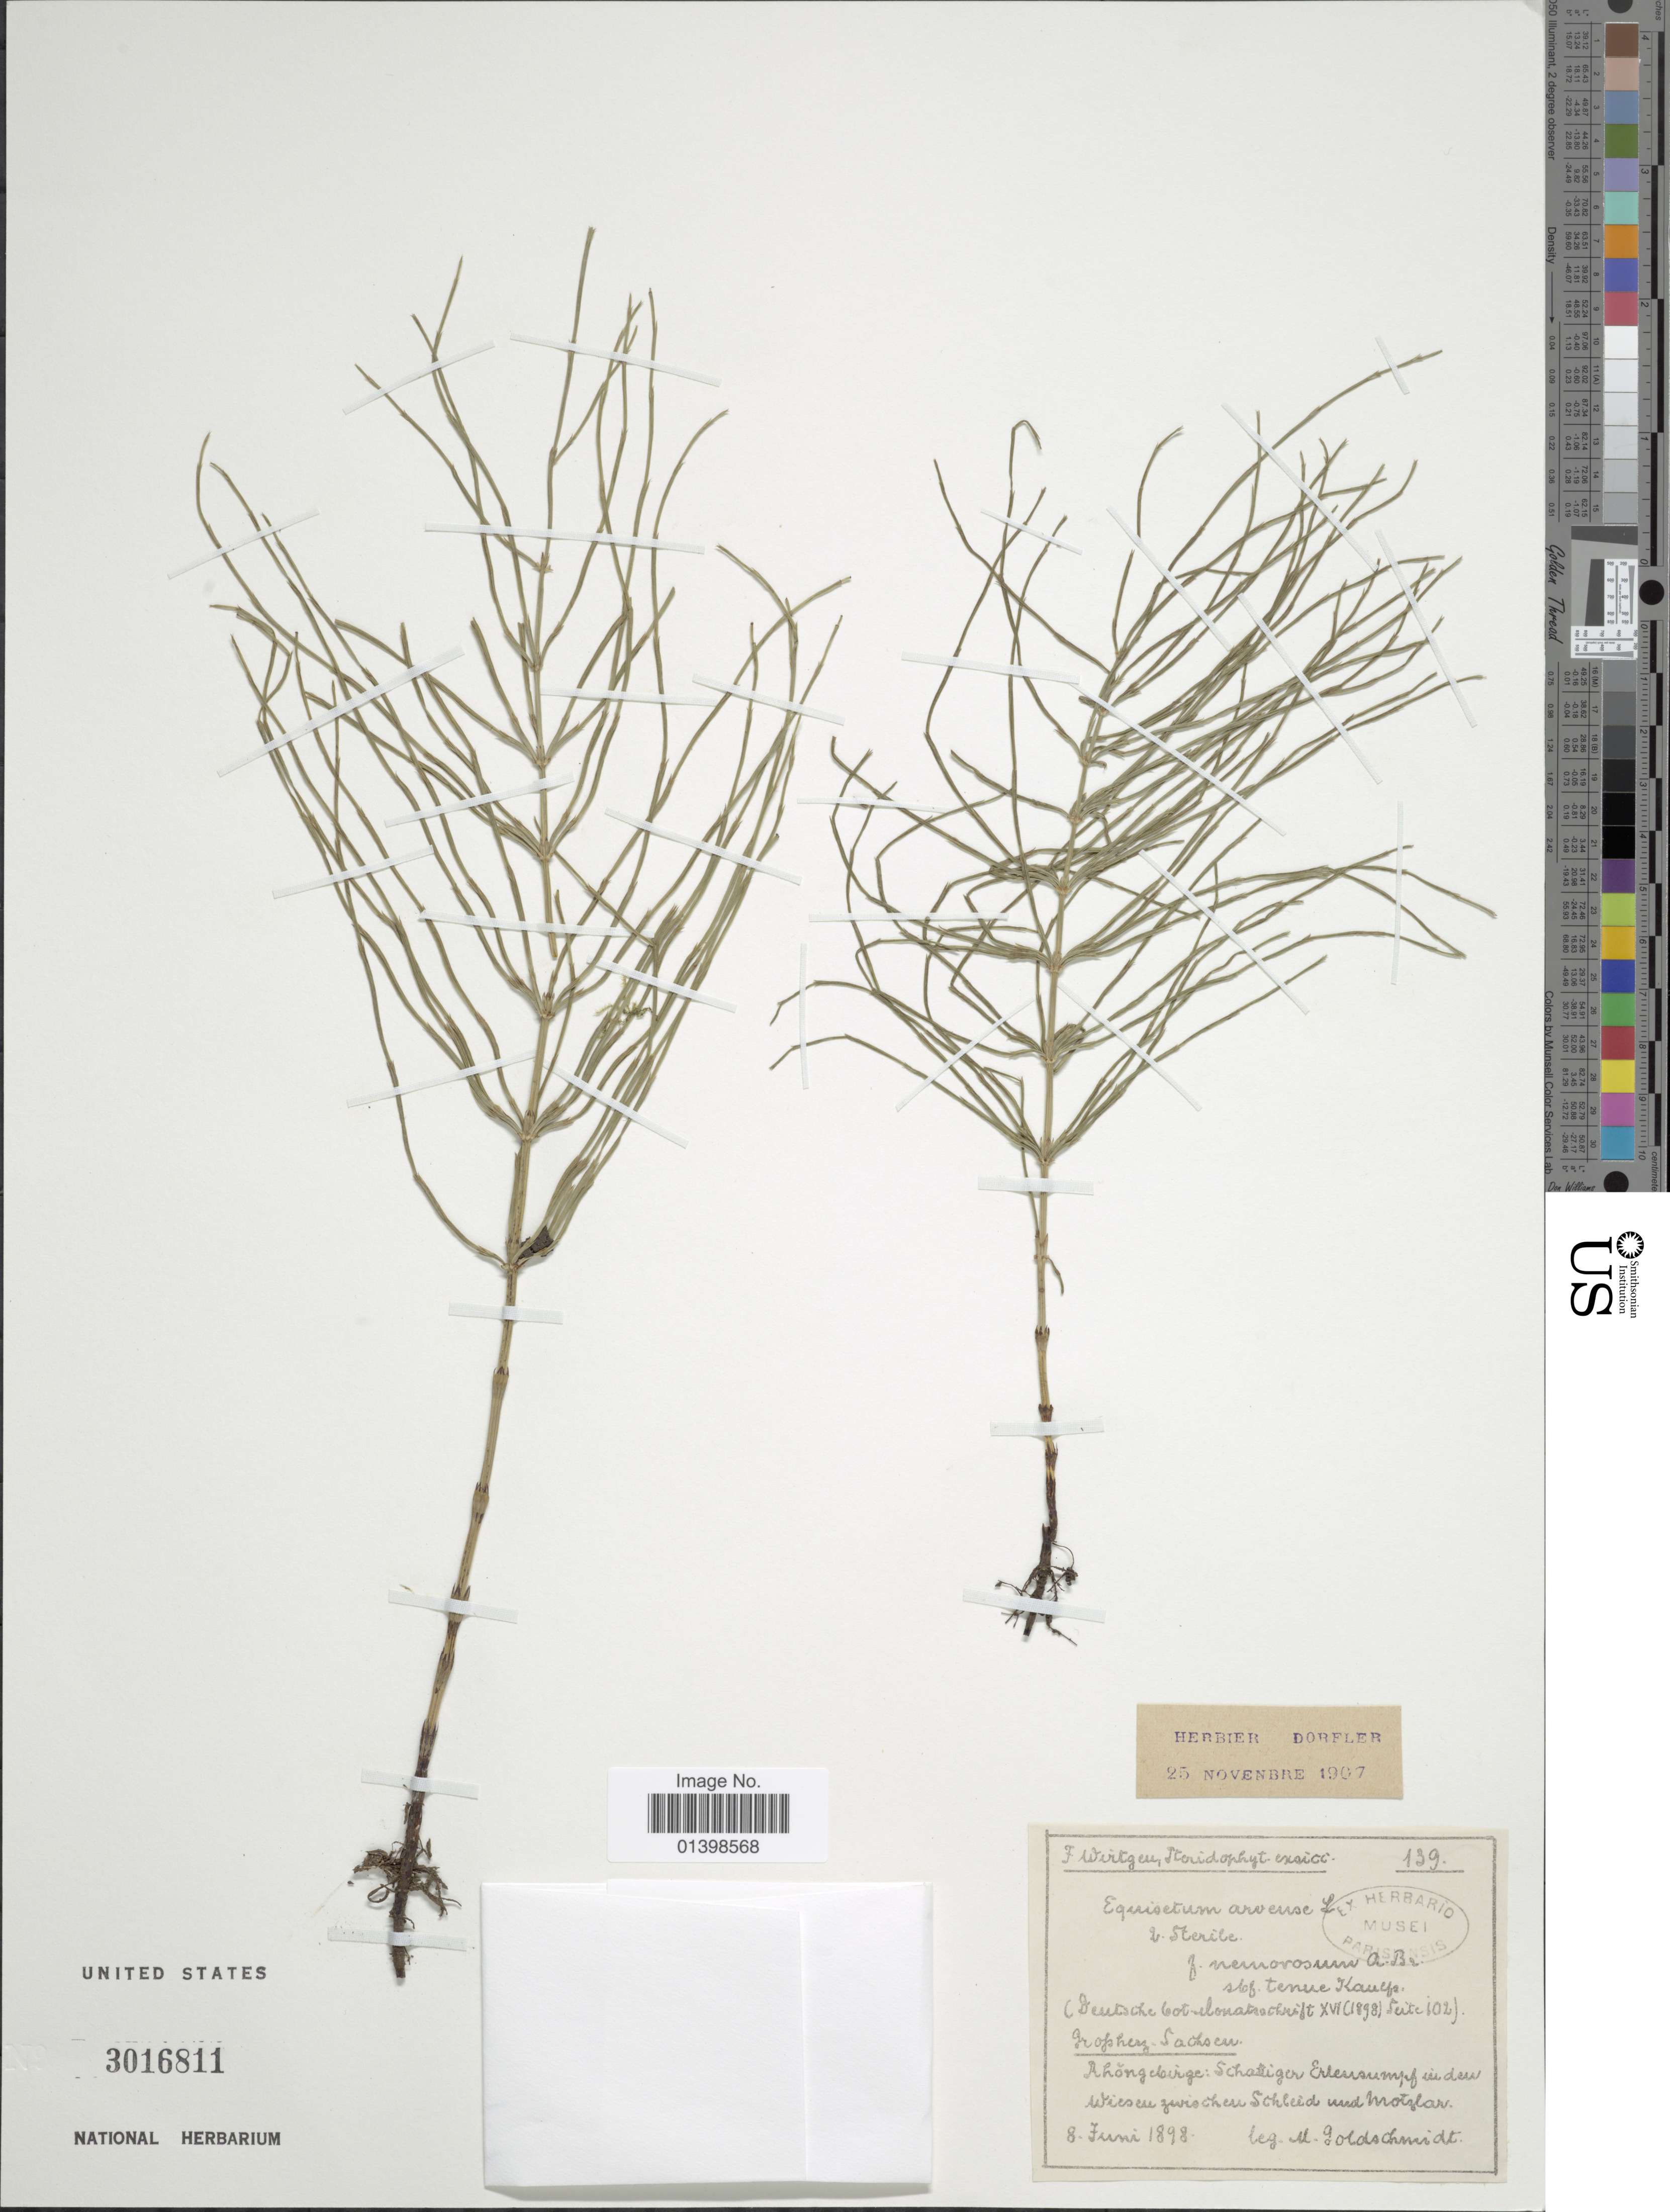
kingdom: Plantae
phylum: Tracheophyta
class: Polypodiopsida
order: Equisetales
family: Equisetaceae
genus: Equisetum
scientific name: Equisetum arvense var. nemorosum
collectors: M. Goldschmidt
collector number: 139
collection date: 1898-06-08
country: Germany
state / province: Sachsen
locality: Grophery-Sachsen, Rhöngebirge: Schattigen [illegible text]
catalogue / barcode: US 3016811